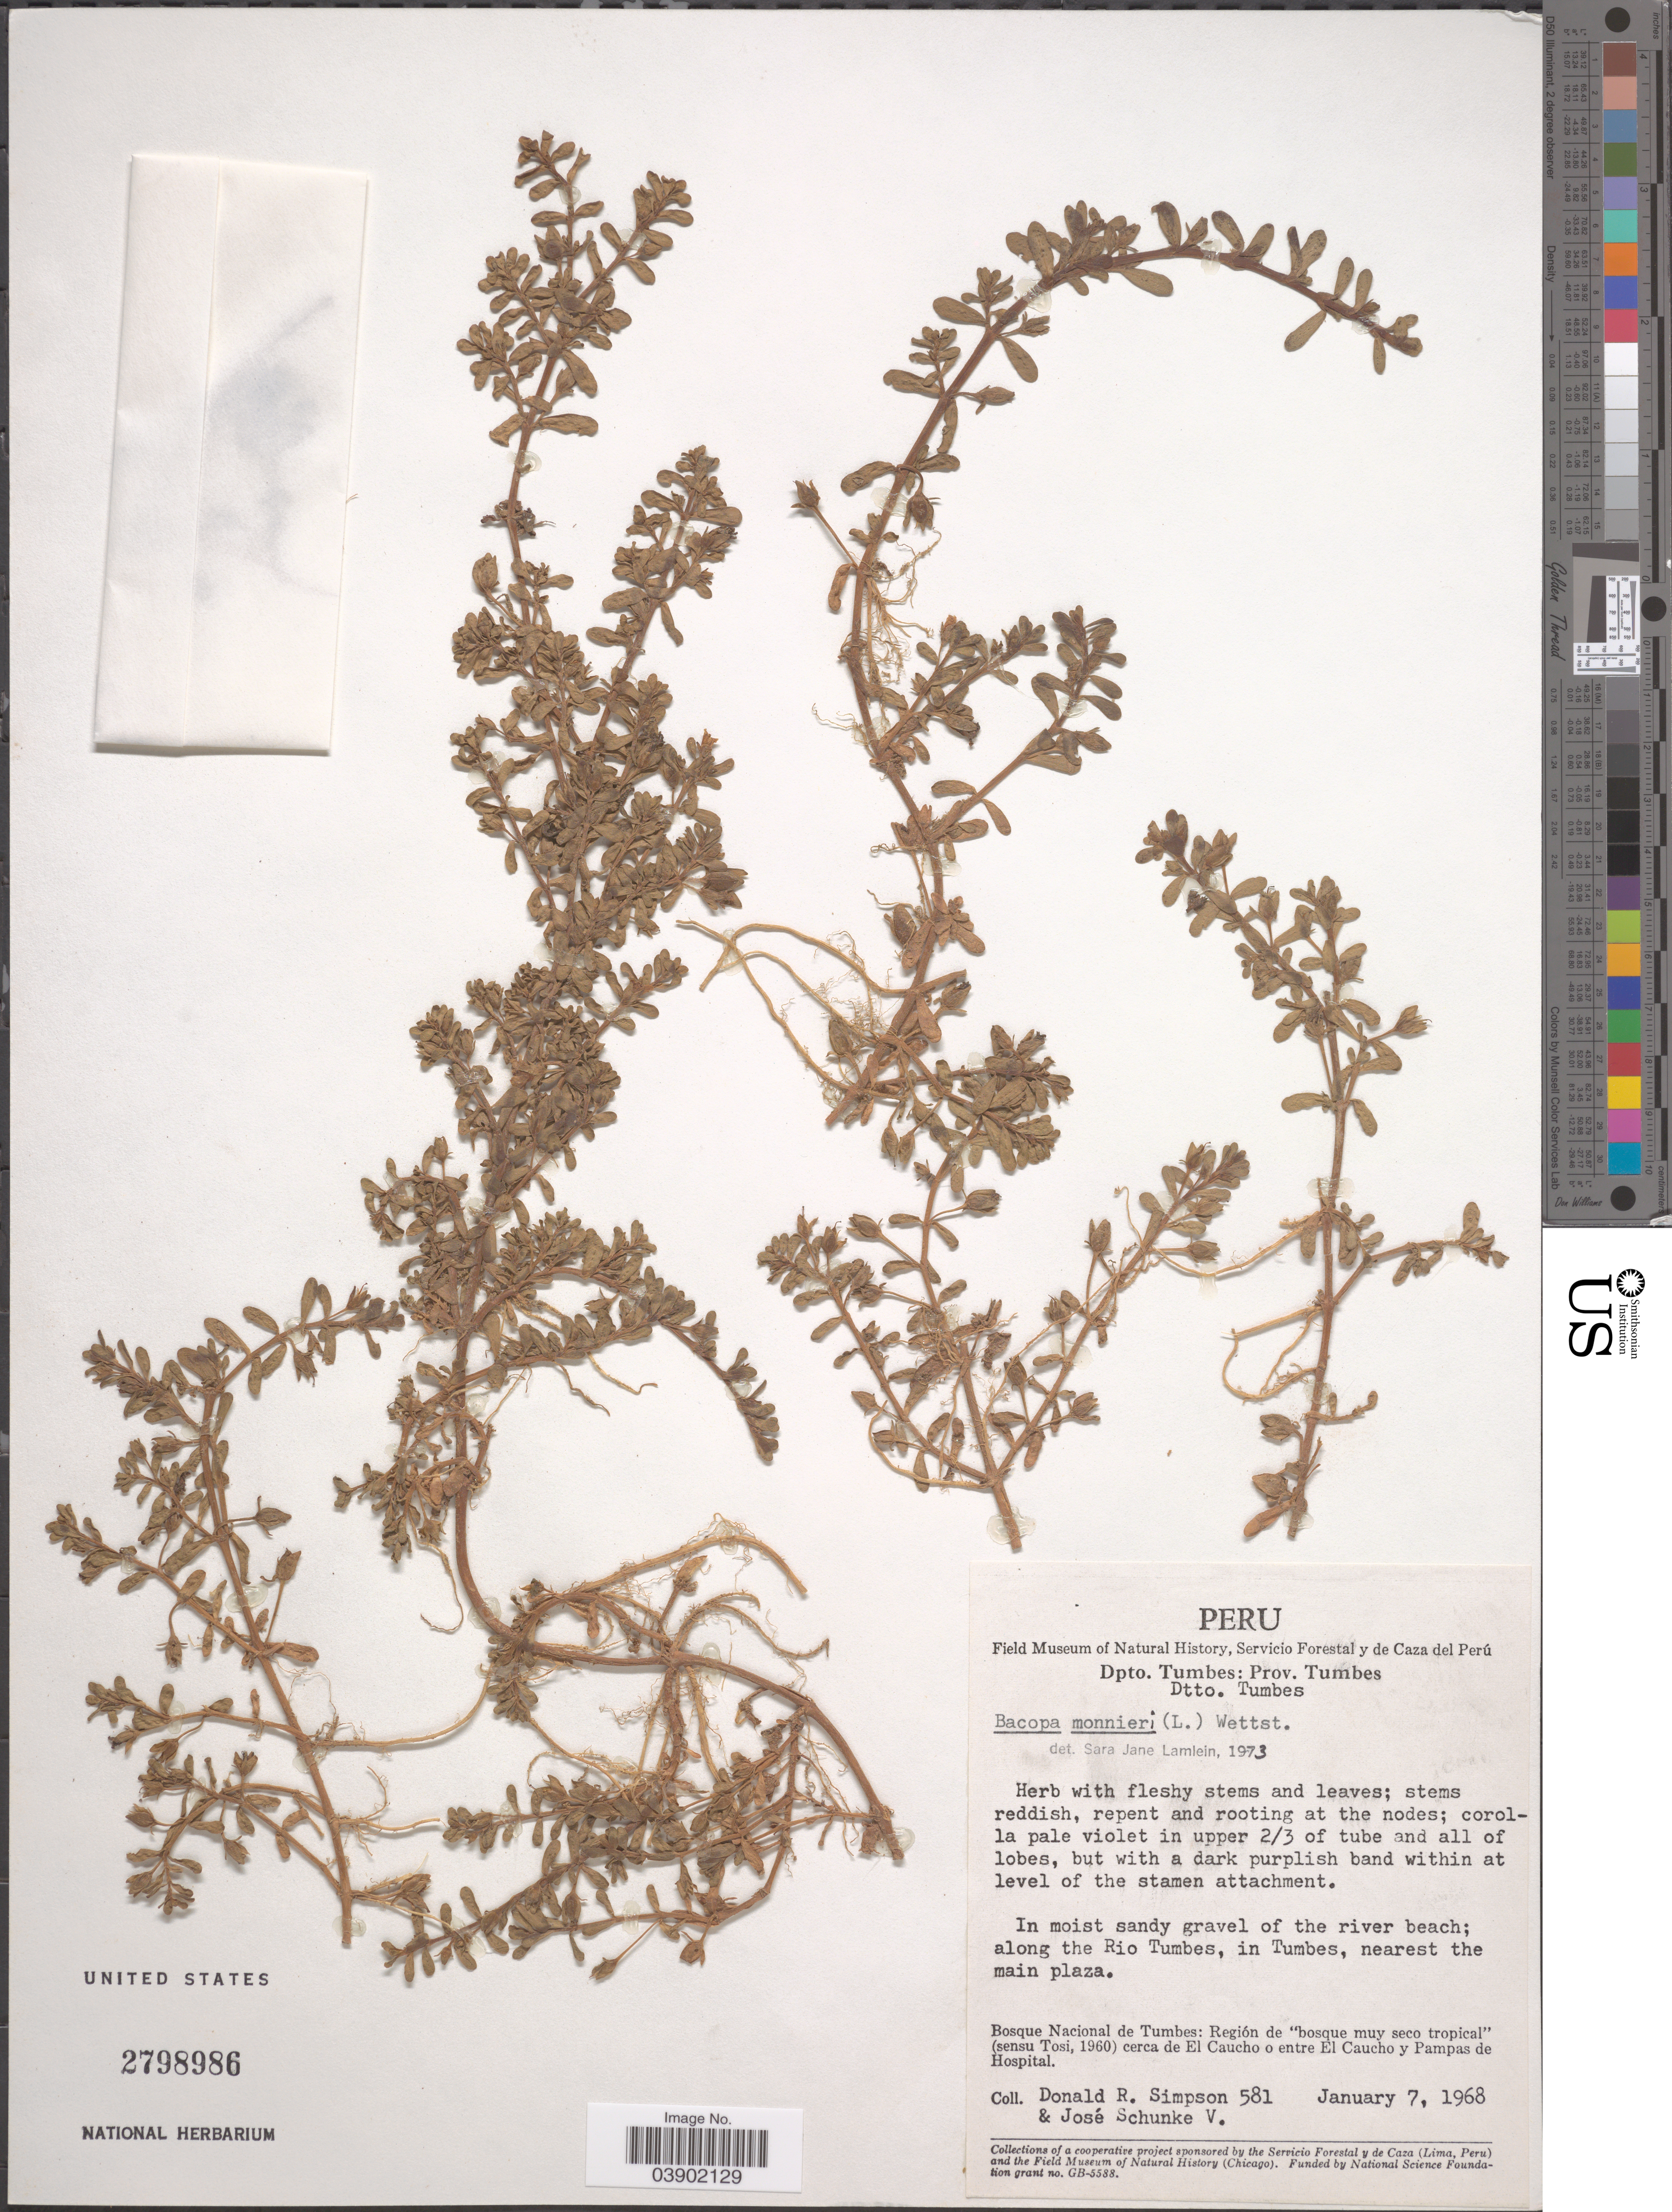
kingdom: Plantae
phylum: Tracheophyta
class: Magnoliopsida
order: Lamiales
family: Plantaginaceae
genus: Bacopa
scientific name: Bacopa monnieri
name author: (L.) Pennell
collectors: D. R. Simpson & J. Schunke Vigo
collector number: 581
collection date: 1968-01-07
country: Peru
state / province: Tumbes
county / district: Tumbes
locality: Dpto. Tumbes: Prov. Tumbes. Dtto. Tumbes. Along the Rio Tumbes, in Tumbes, nearest the main plaza. Bosque Nacional de Tumbes: Región de "bosque muy seco tropical" (sensu Tosi, 1960) cerca de El Caucho o entre El Caucho y Pampas de Hospital.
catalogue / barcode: US 2798986